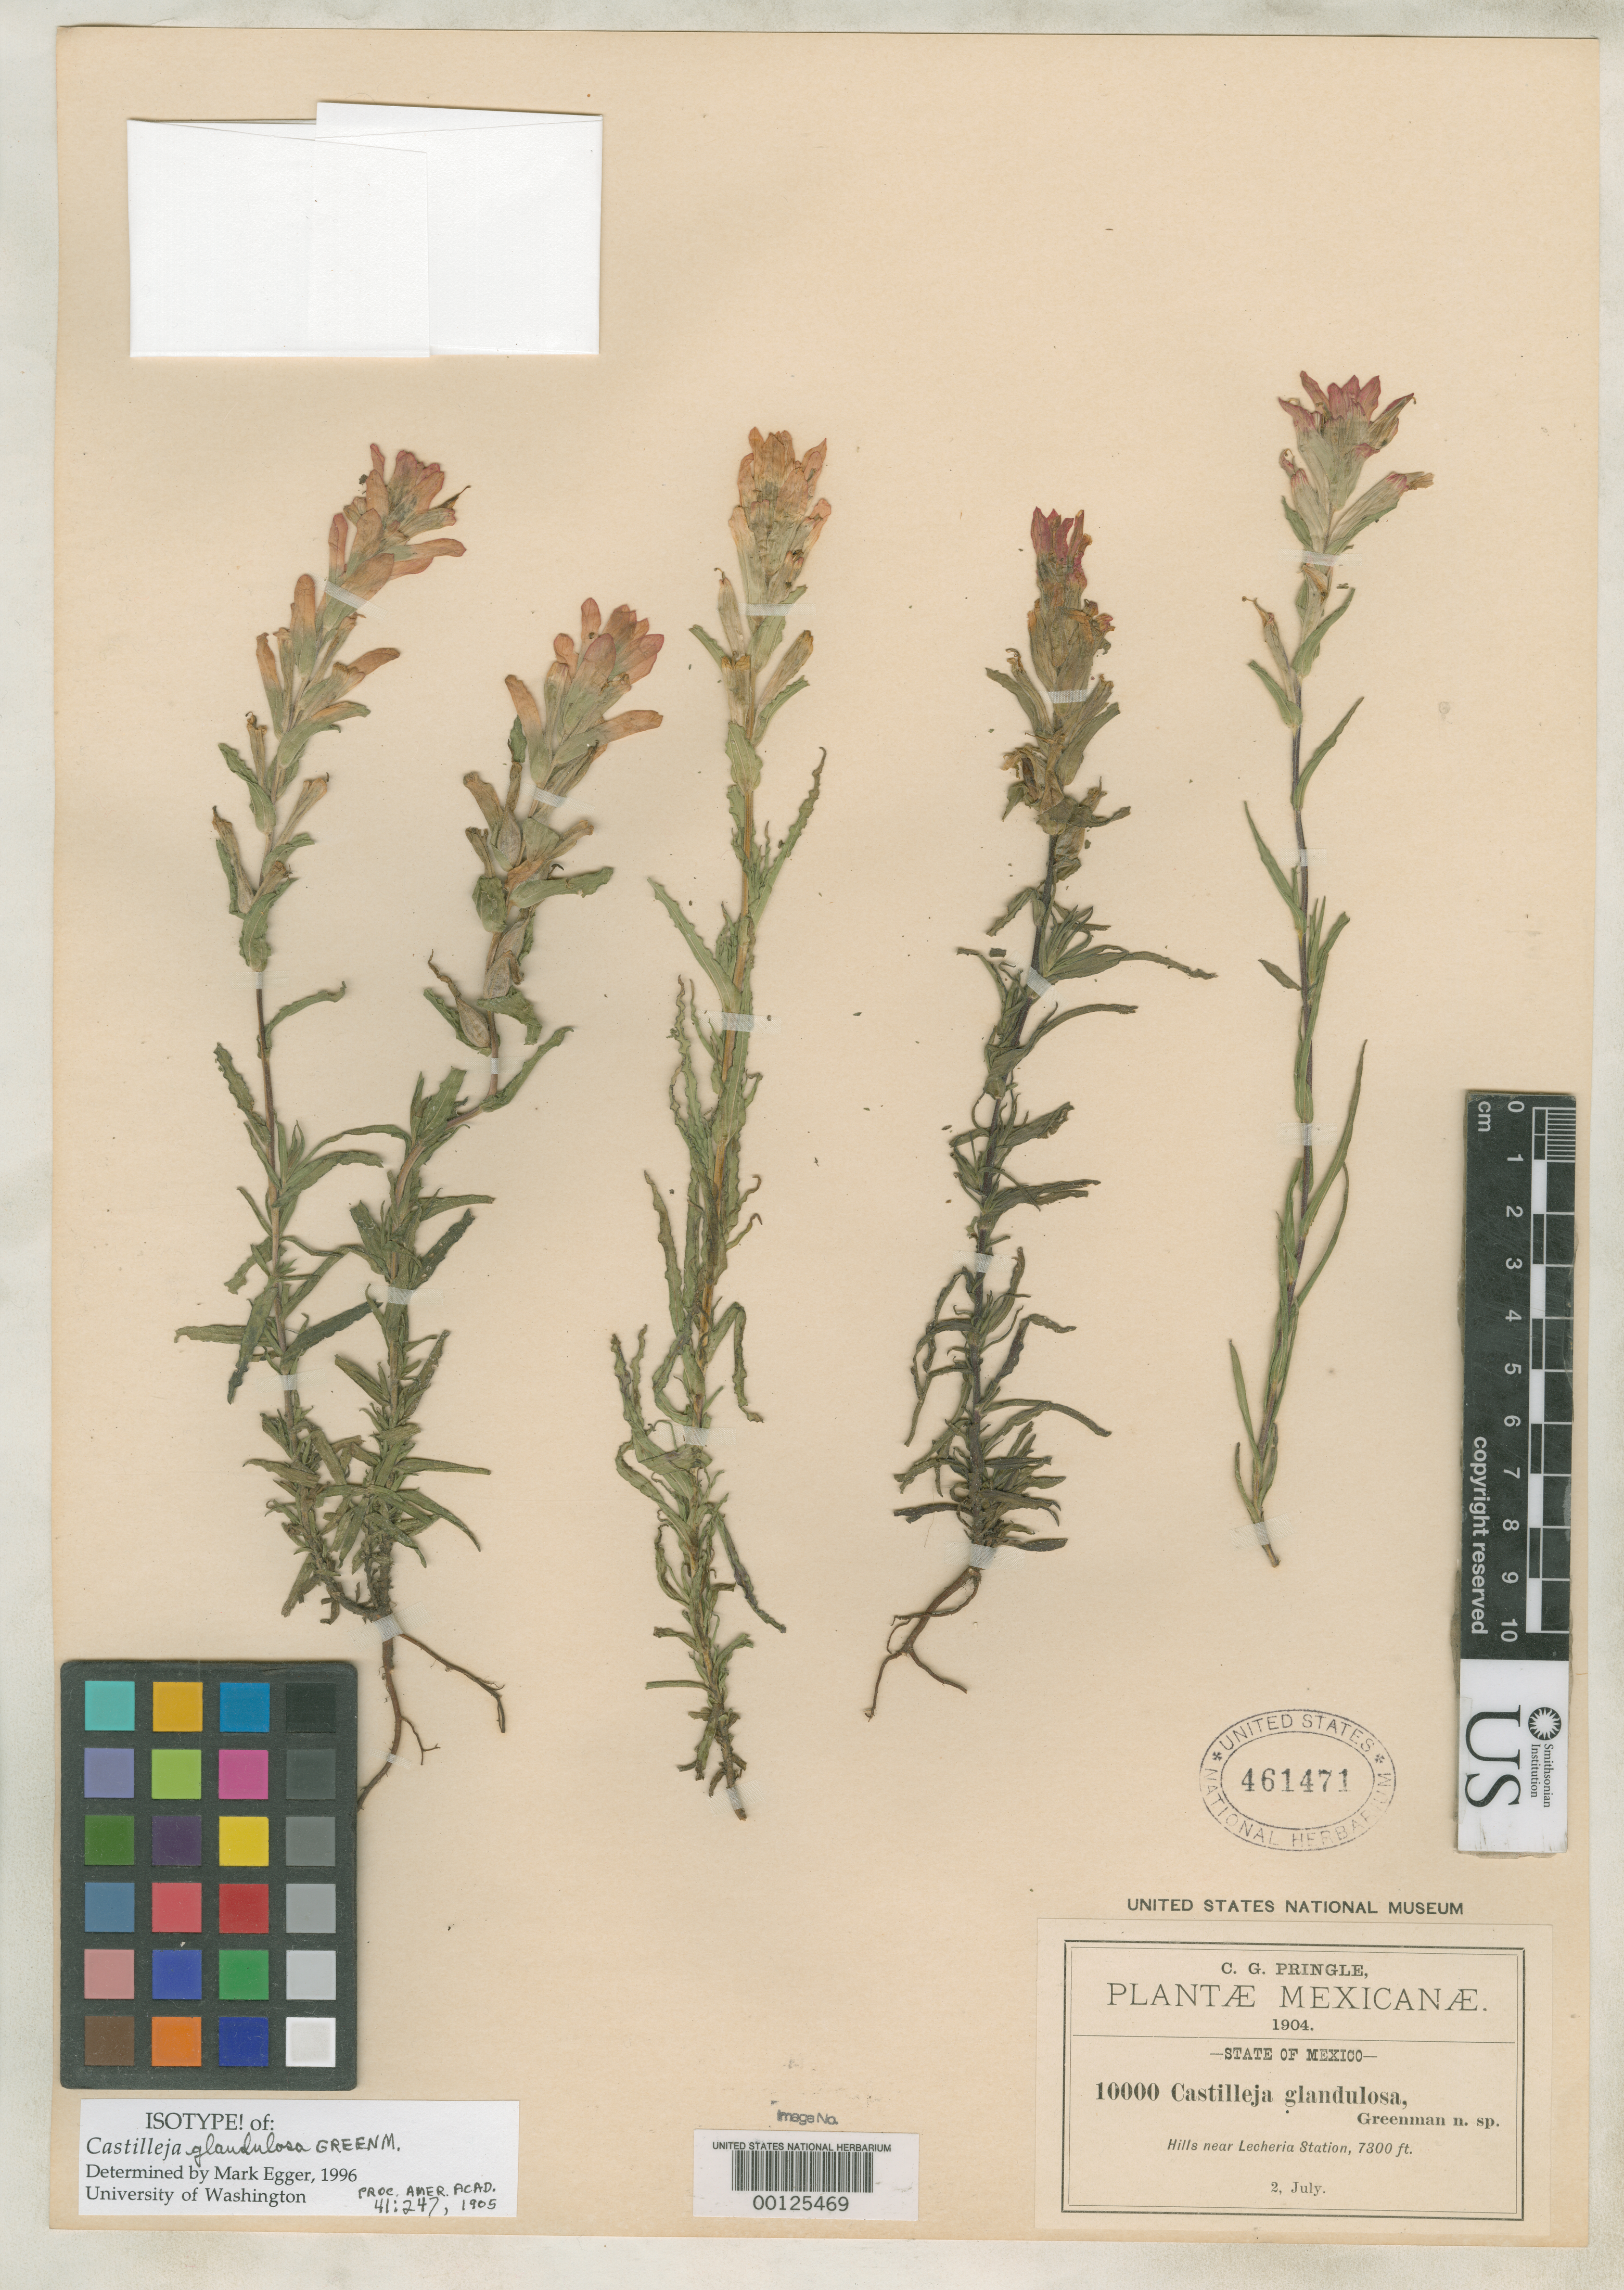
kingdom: Plantae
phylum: Tracheophyta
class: Magnoliopsida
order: Lamiales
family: Orobanchaceae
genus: Castilleja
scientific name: Castilleja glandulosa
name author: Greenm.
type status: Isotype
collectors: C. G. Pringle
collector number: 10000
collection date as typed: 02 Jul 1904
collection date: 1904-07-02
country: Mexico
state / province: México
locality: Hills near Lecheria Station.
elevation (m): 2225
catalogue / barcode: US 461471